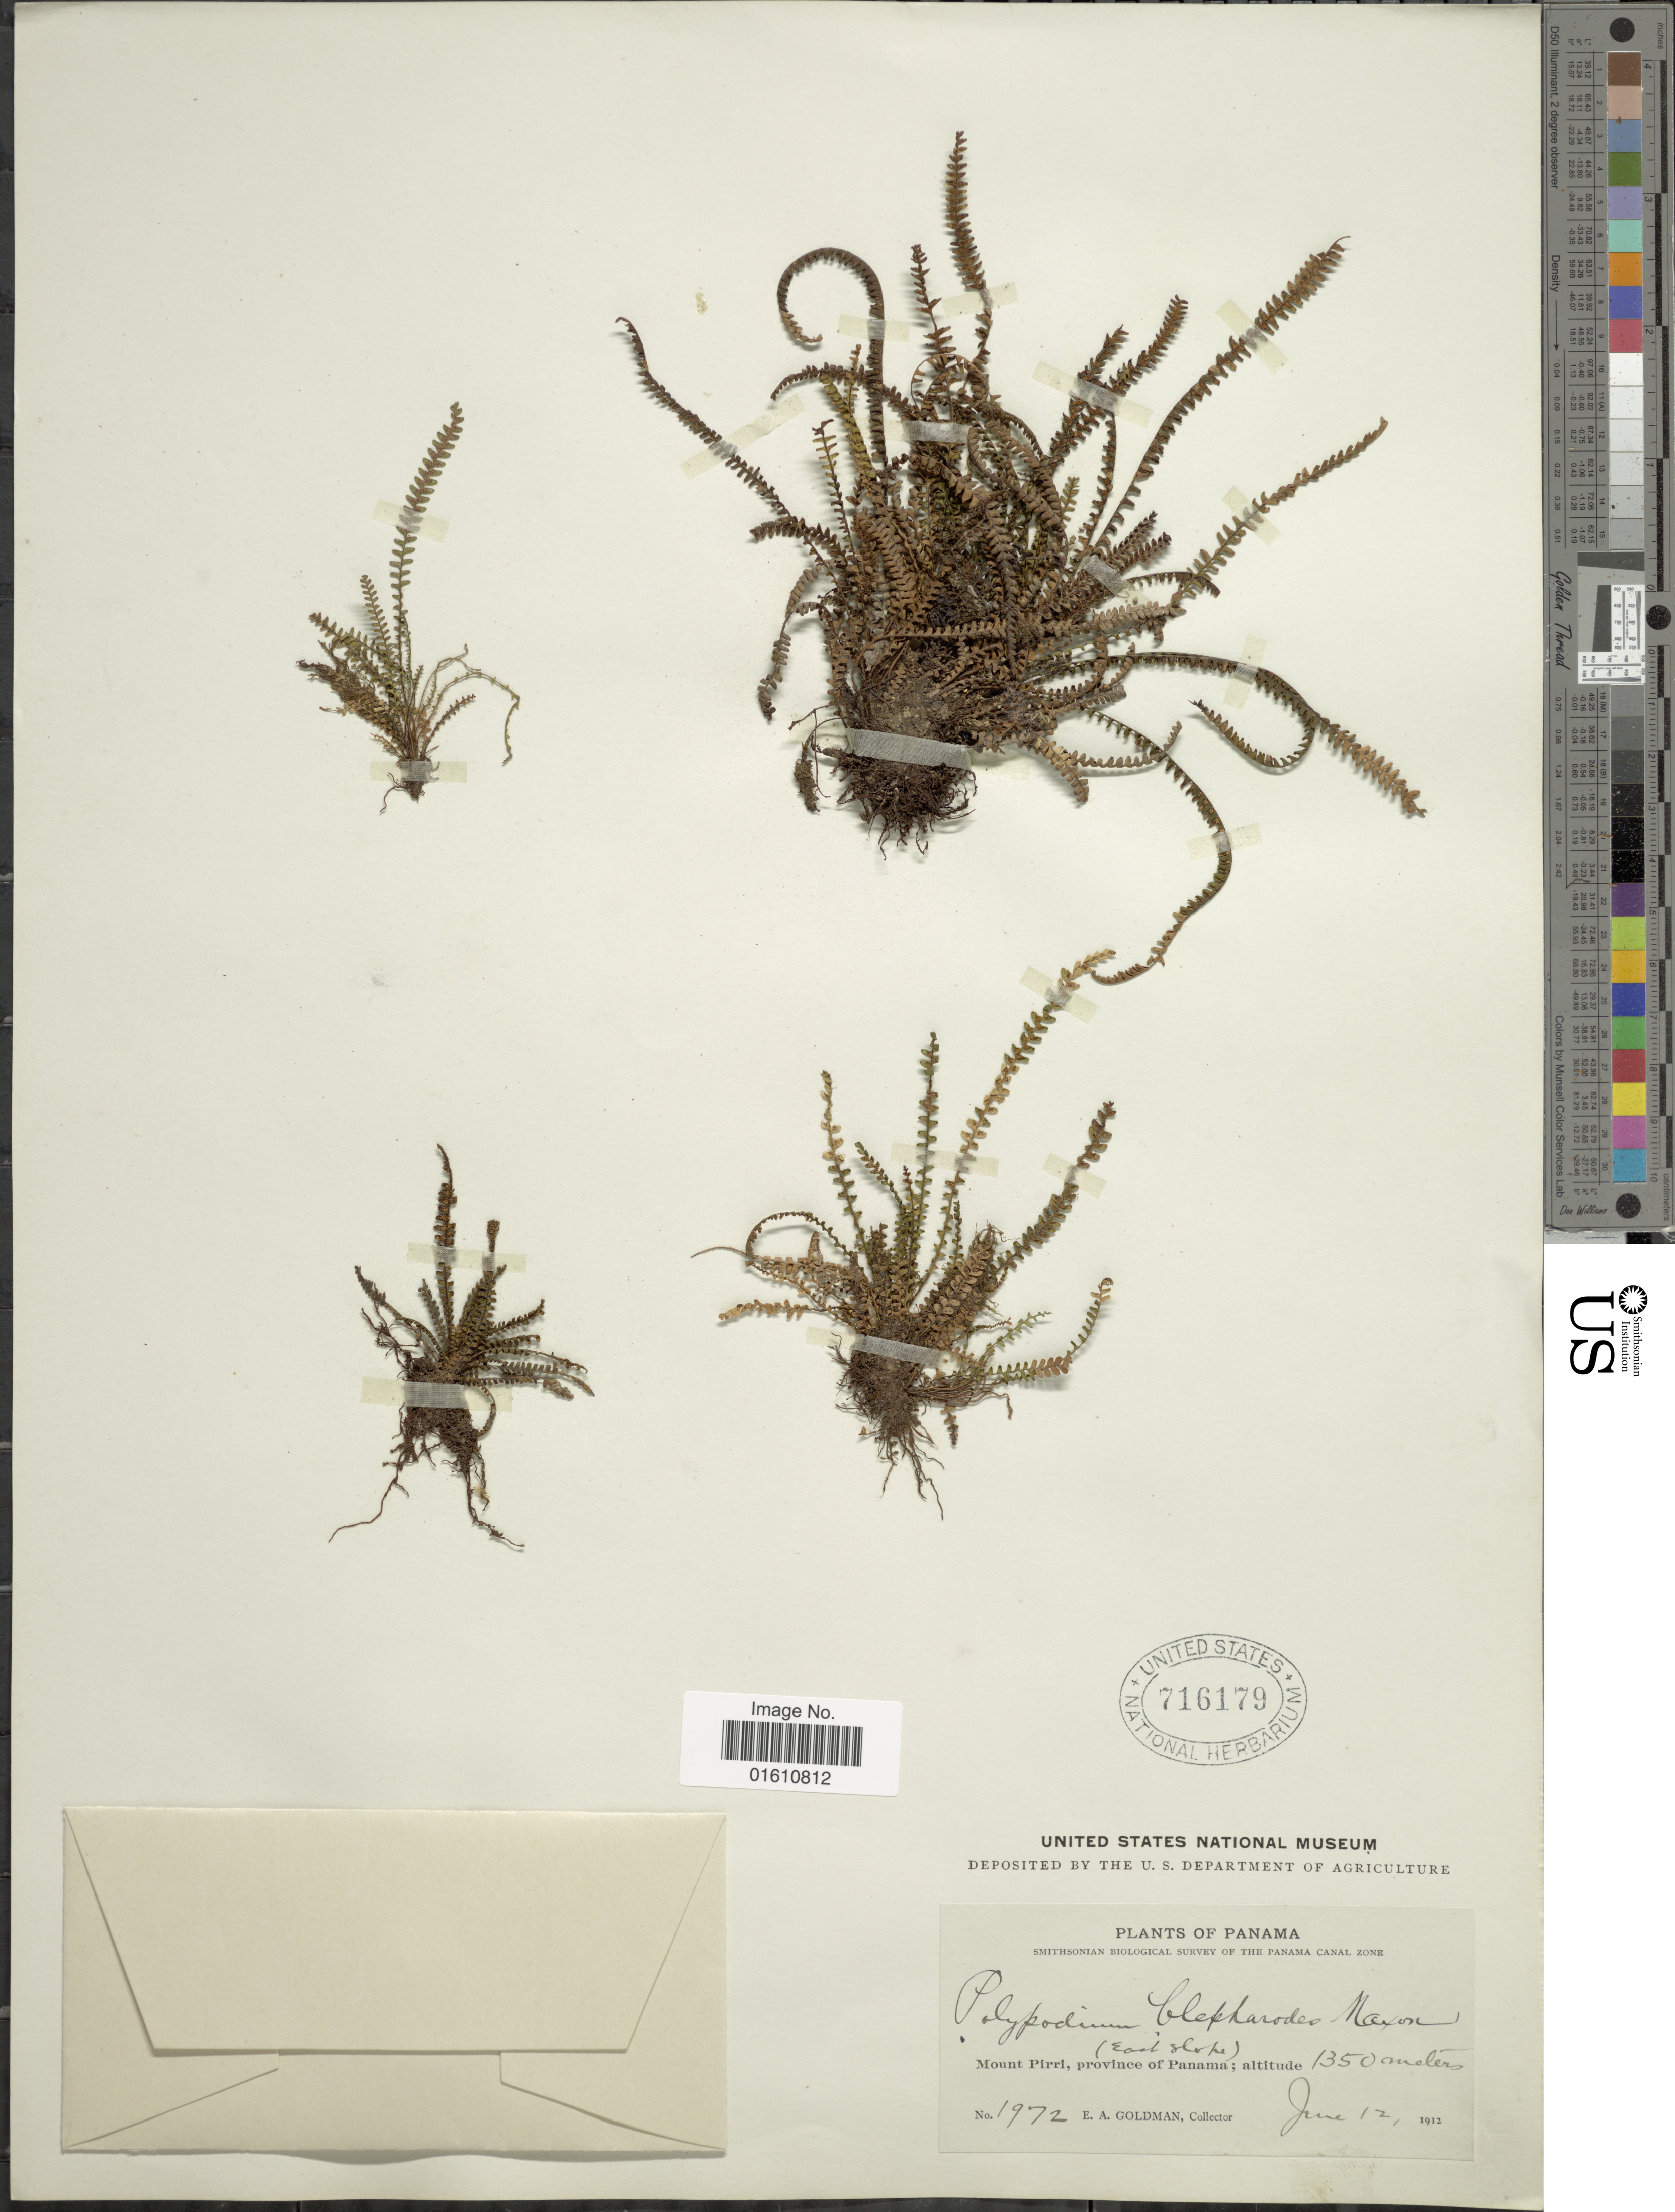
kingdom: Plantae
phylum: Tracheophyta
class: Polypodiopsida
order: Polypodiales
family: Polypodiaceae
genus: Moranopteris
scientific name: Moranopteris taenifolia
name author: (Jenman) R. Y. Hirai & J. Prado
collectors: E. A. Goldman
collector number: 1972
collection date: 1912-06-02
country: Panama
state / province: Panamá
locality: Mount Pirri, province of Panama, (East slope)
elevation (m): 1350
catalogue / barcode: US 716179